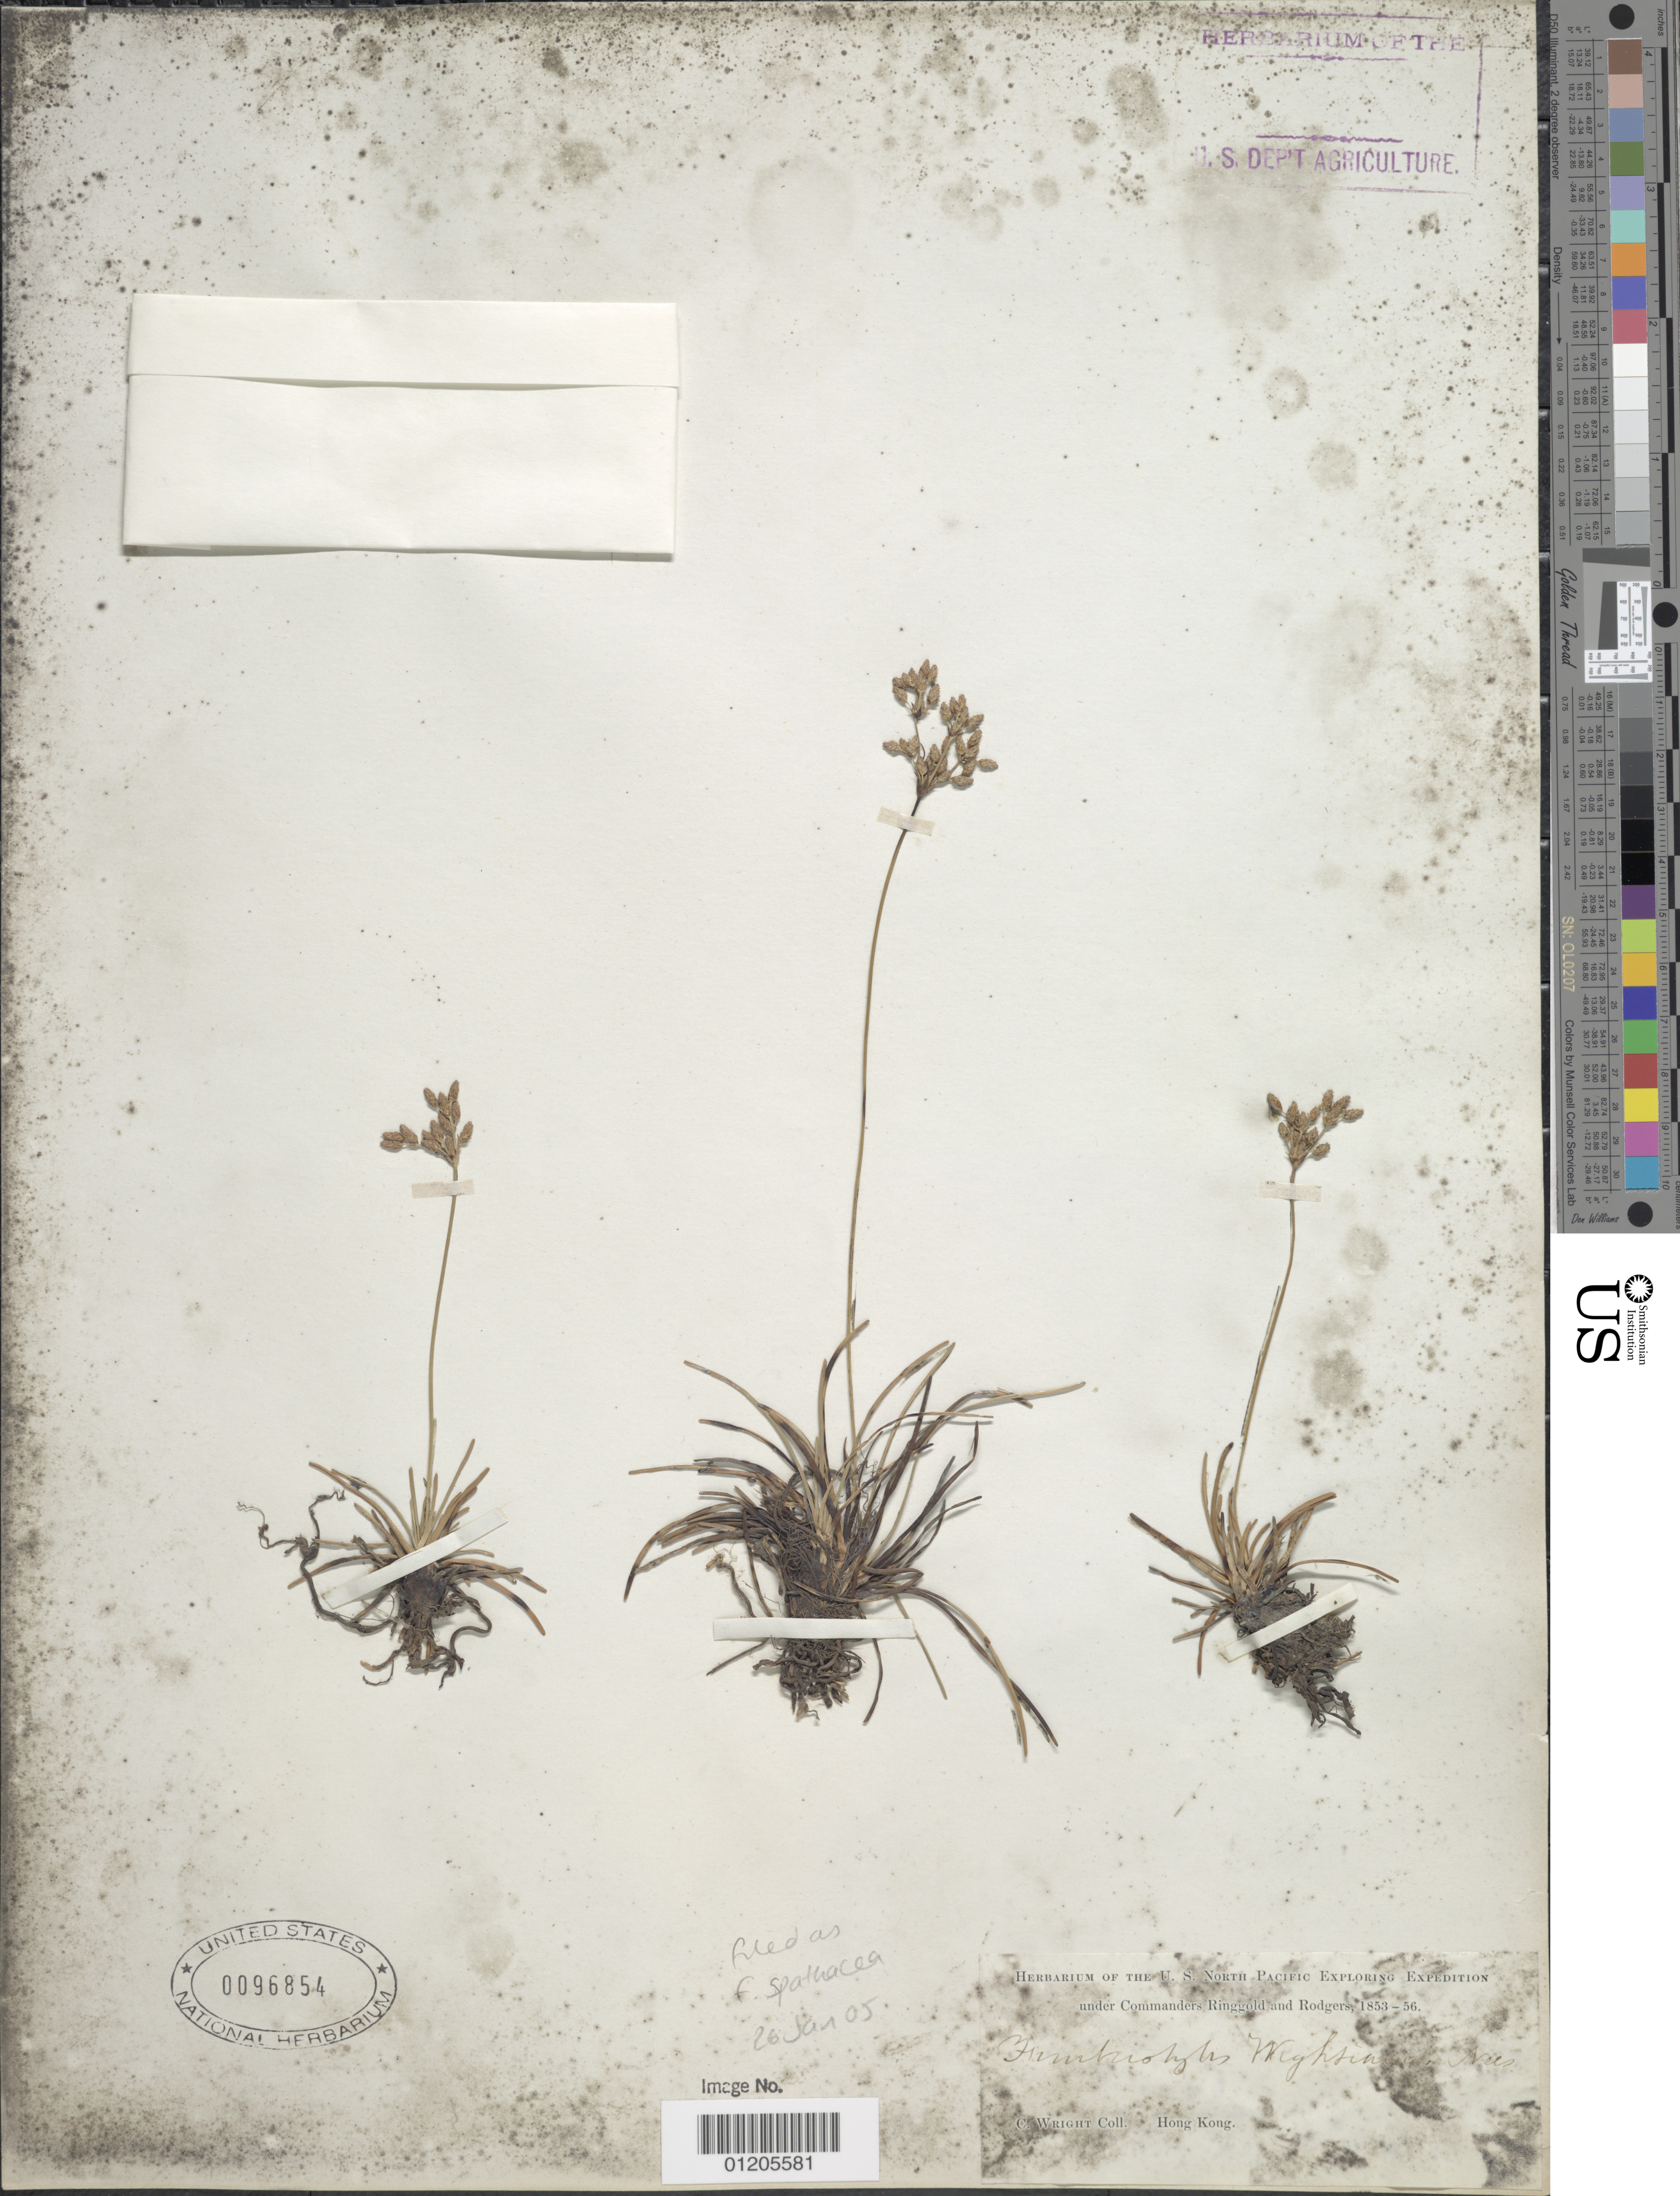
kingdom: Plantae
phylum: Tracheophyta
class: Liliopsida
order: Poales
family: Cyperaceae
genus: Fimbristylis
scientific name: Fimbristylis cymosa subsp. spathacea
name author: (Roth) T. Koyama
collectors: C. Wright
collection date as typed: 1853 to -- -- 1856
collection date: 1853/1856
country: China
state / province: Hong Kong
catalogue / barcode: US 96854